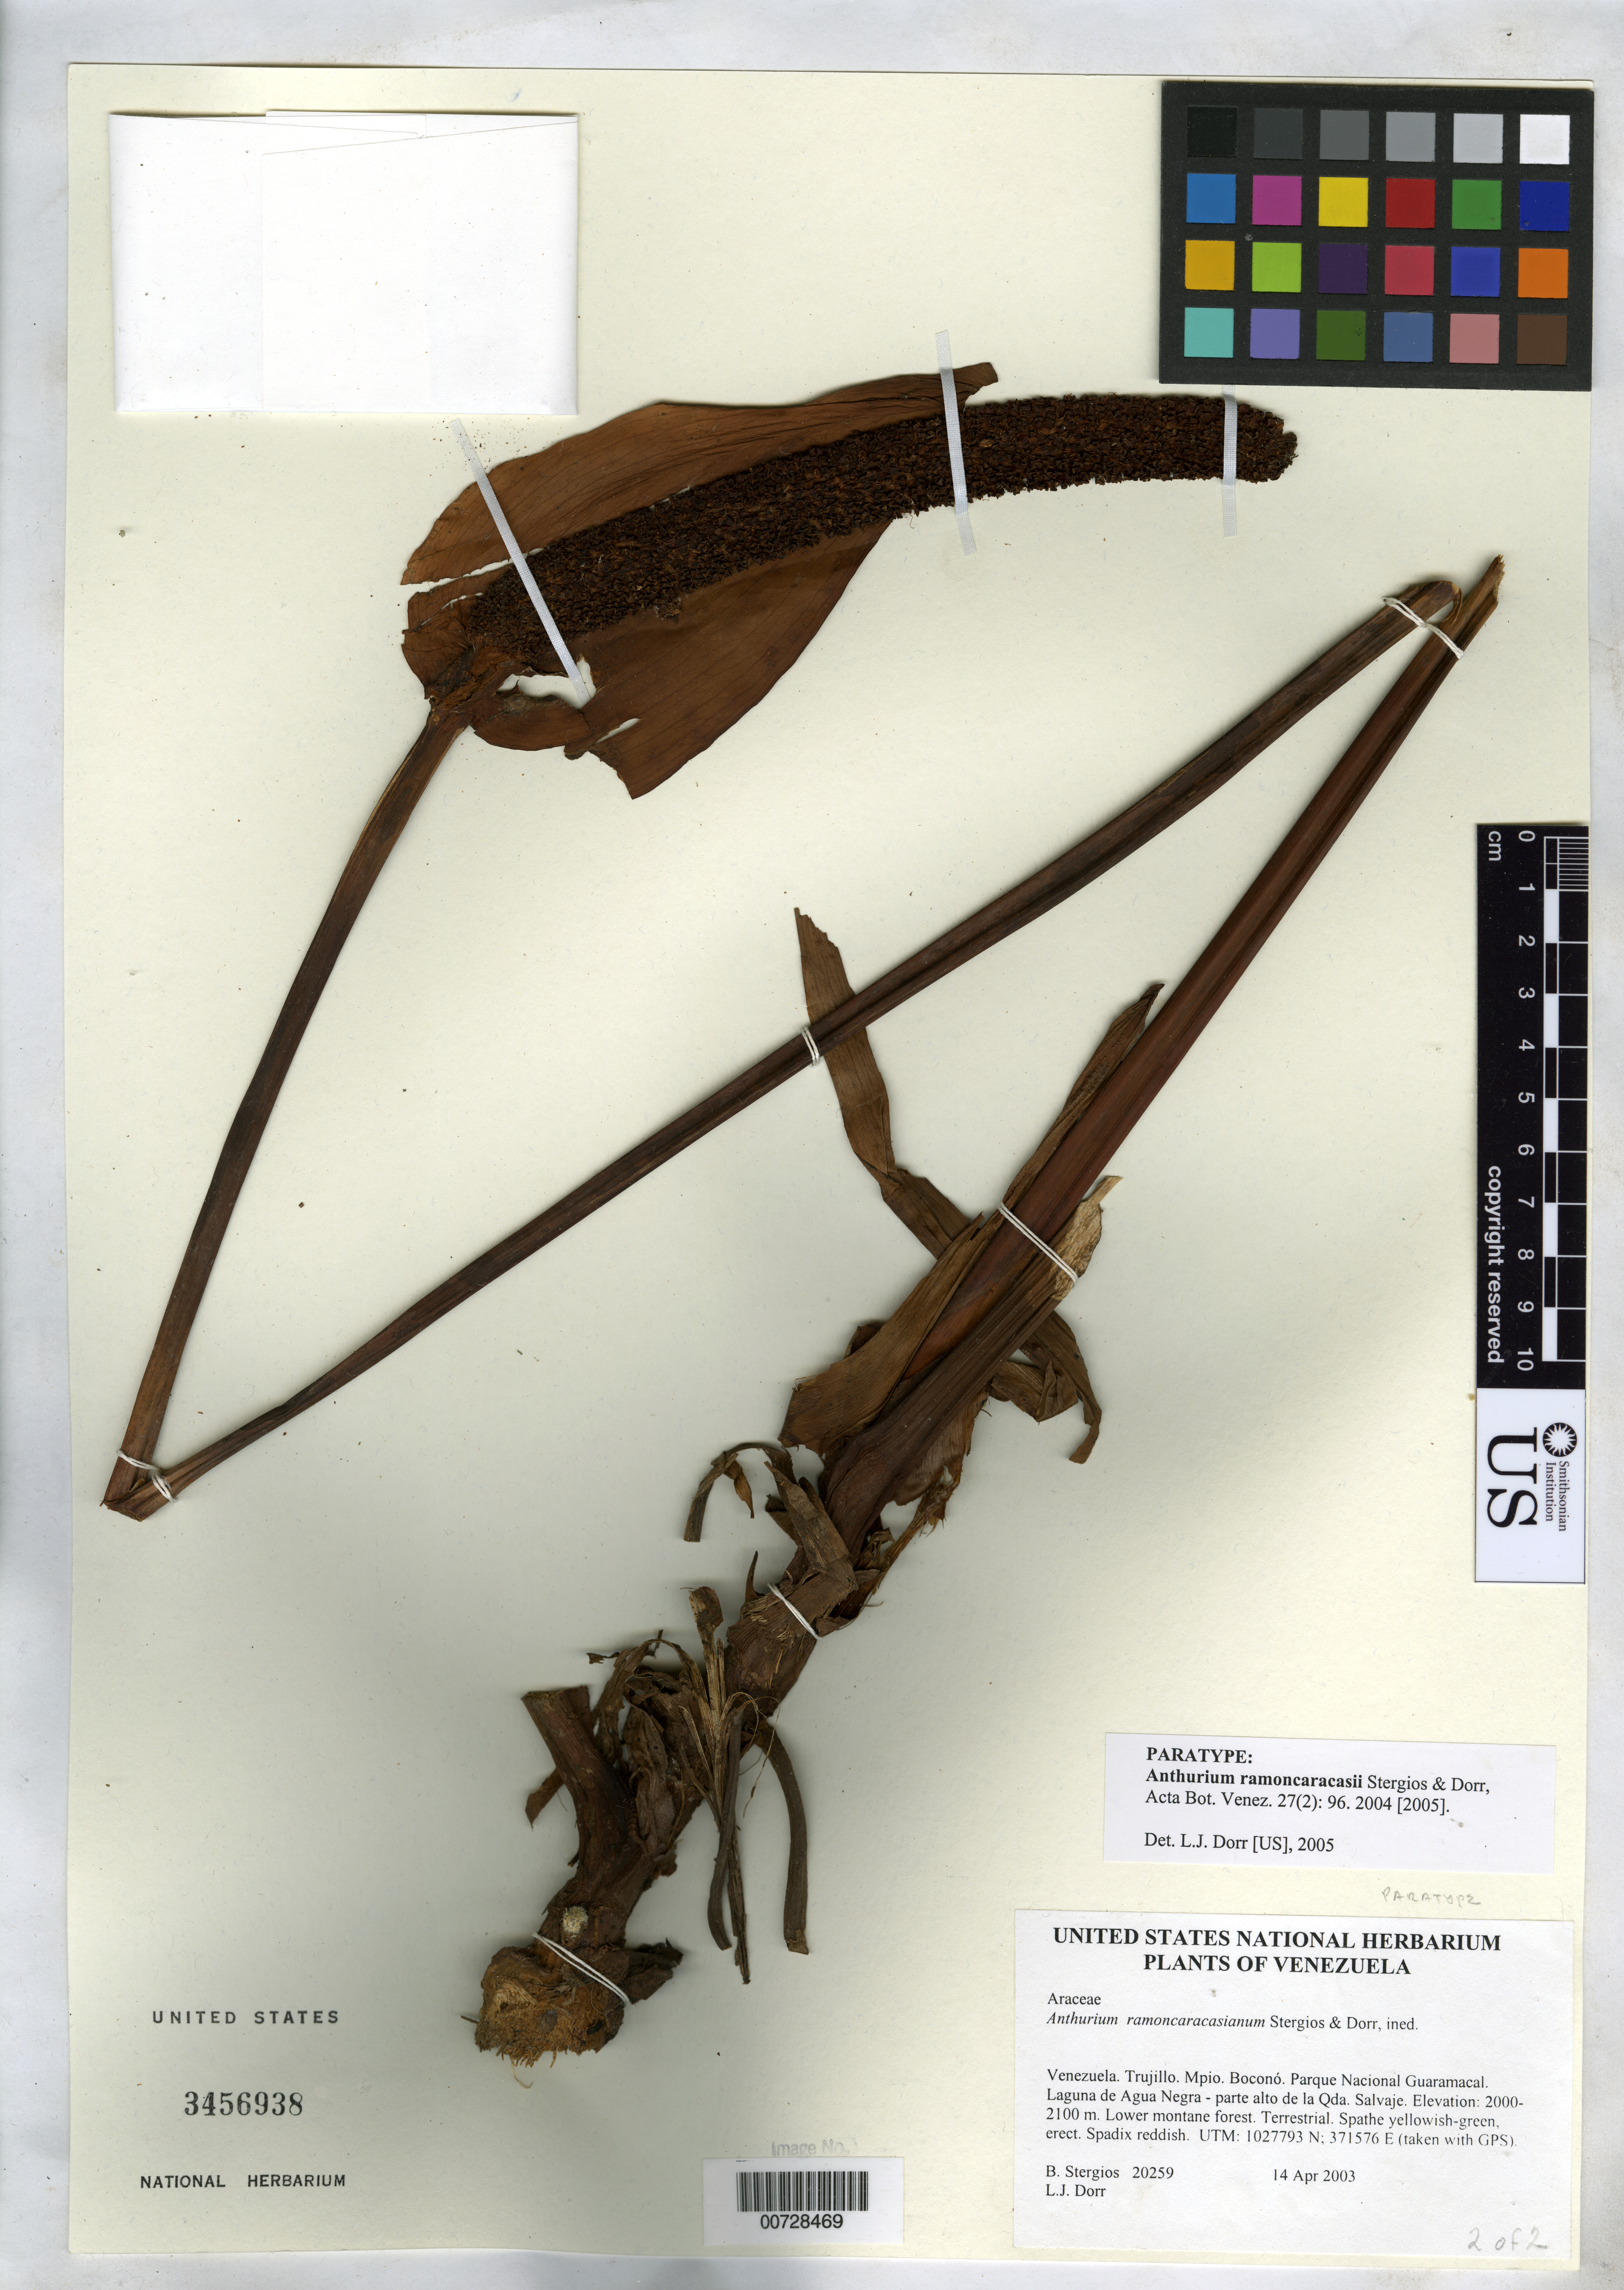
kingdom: Plantae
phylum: Tracheophyta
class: Liliopsida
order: Alismatales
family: Araceae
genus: Anthurium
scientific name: Anthurium ramoncaracasii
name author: Stergios & Dorr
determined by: Dorr, L. J., (BOT), Smithsonian Institution - National Museum of Natural History (UNITED STATES)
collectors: B. G. Stergios & L. J. Dorr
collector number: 20259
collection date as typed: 14 Apr 2003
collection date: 2003-04-14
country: Venezuela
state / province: Trujillo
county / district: Boconó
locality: Parque Nacional Guaramacal. Laguna de Agua Negra - parte alto de la Qda. Salvaje.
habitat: Lower montane forest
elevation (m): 2000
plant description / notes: PORT, US, VEN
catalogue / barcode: US 3456938